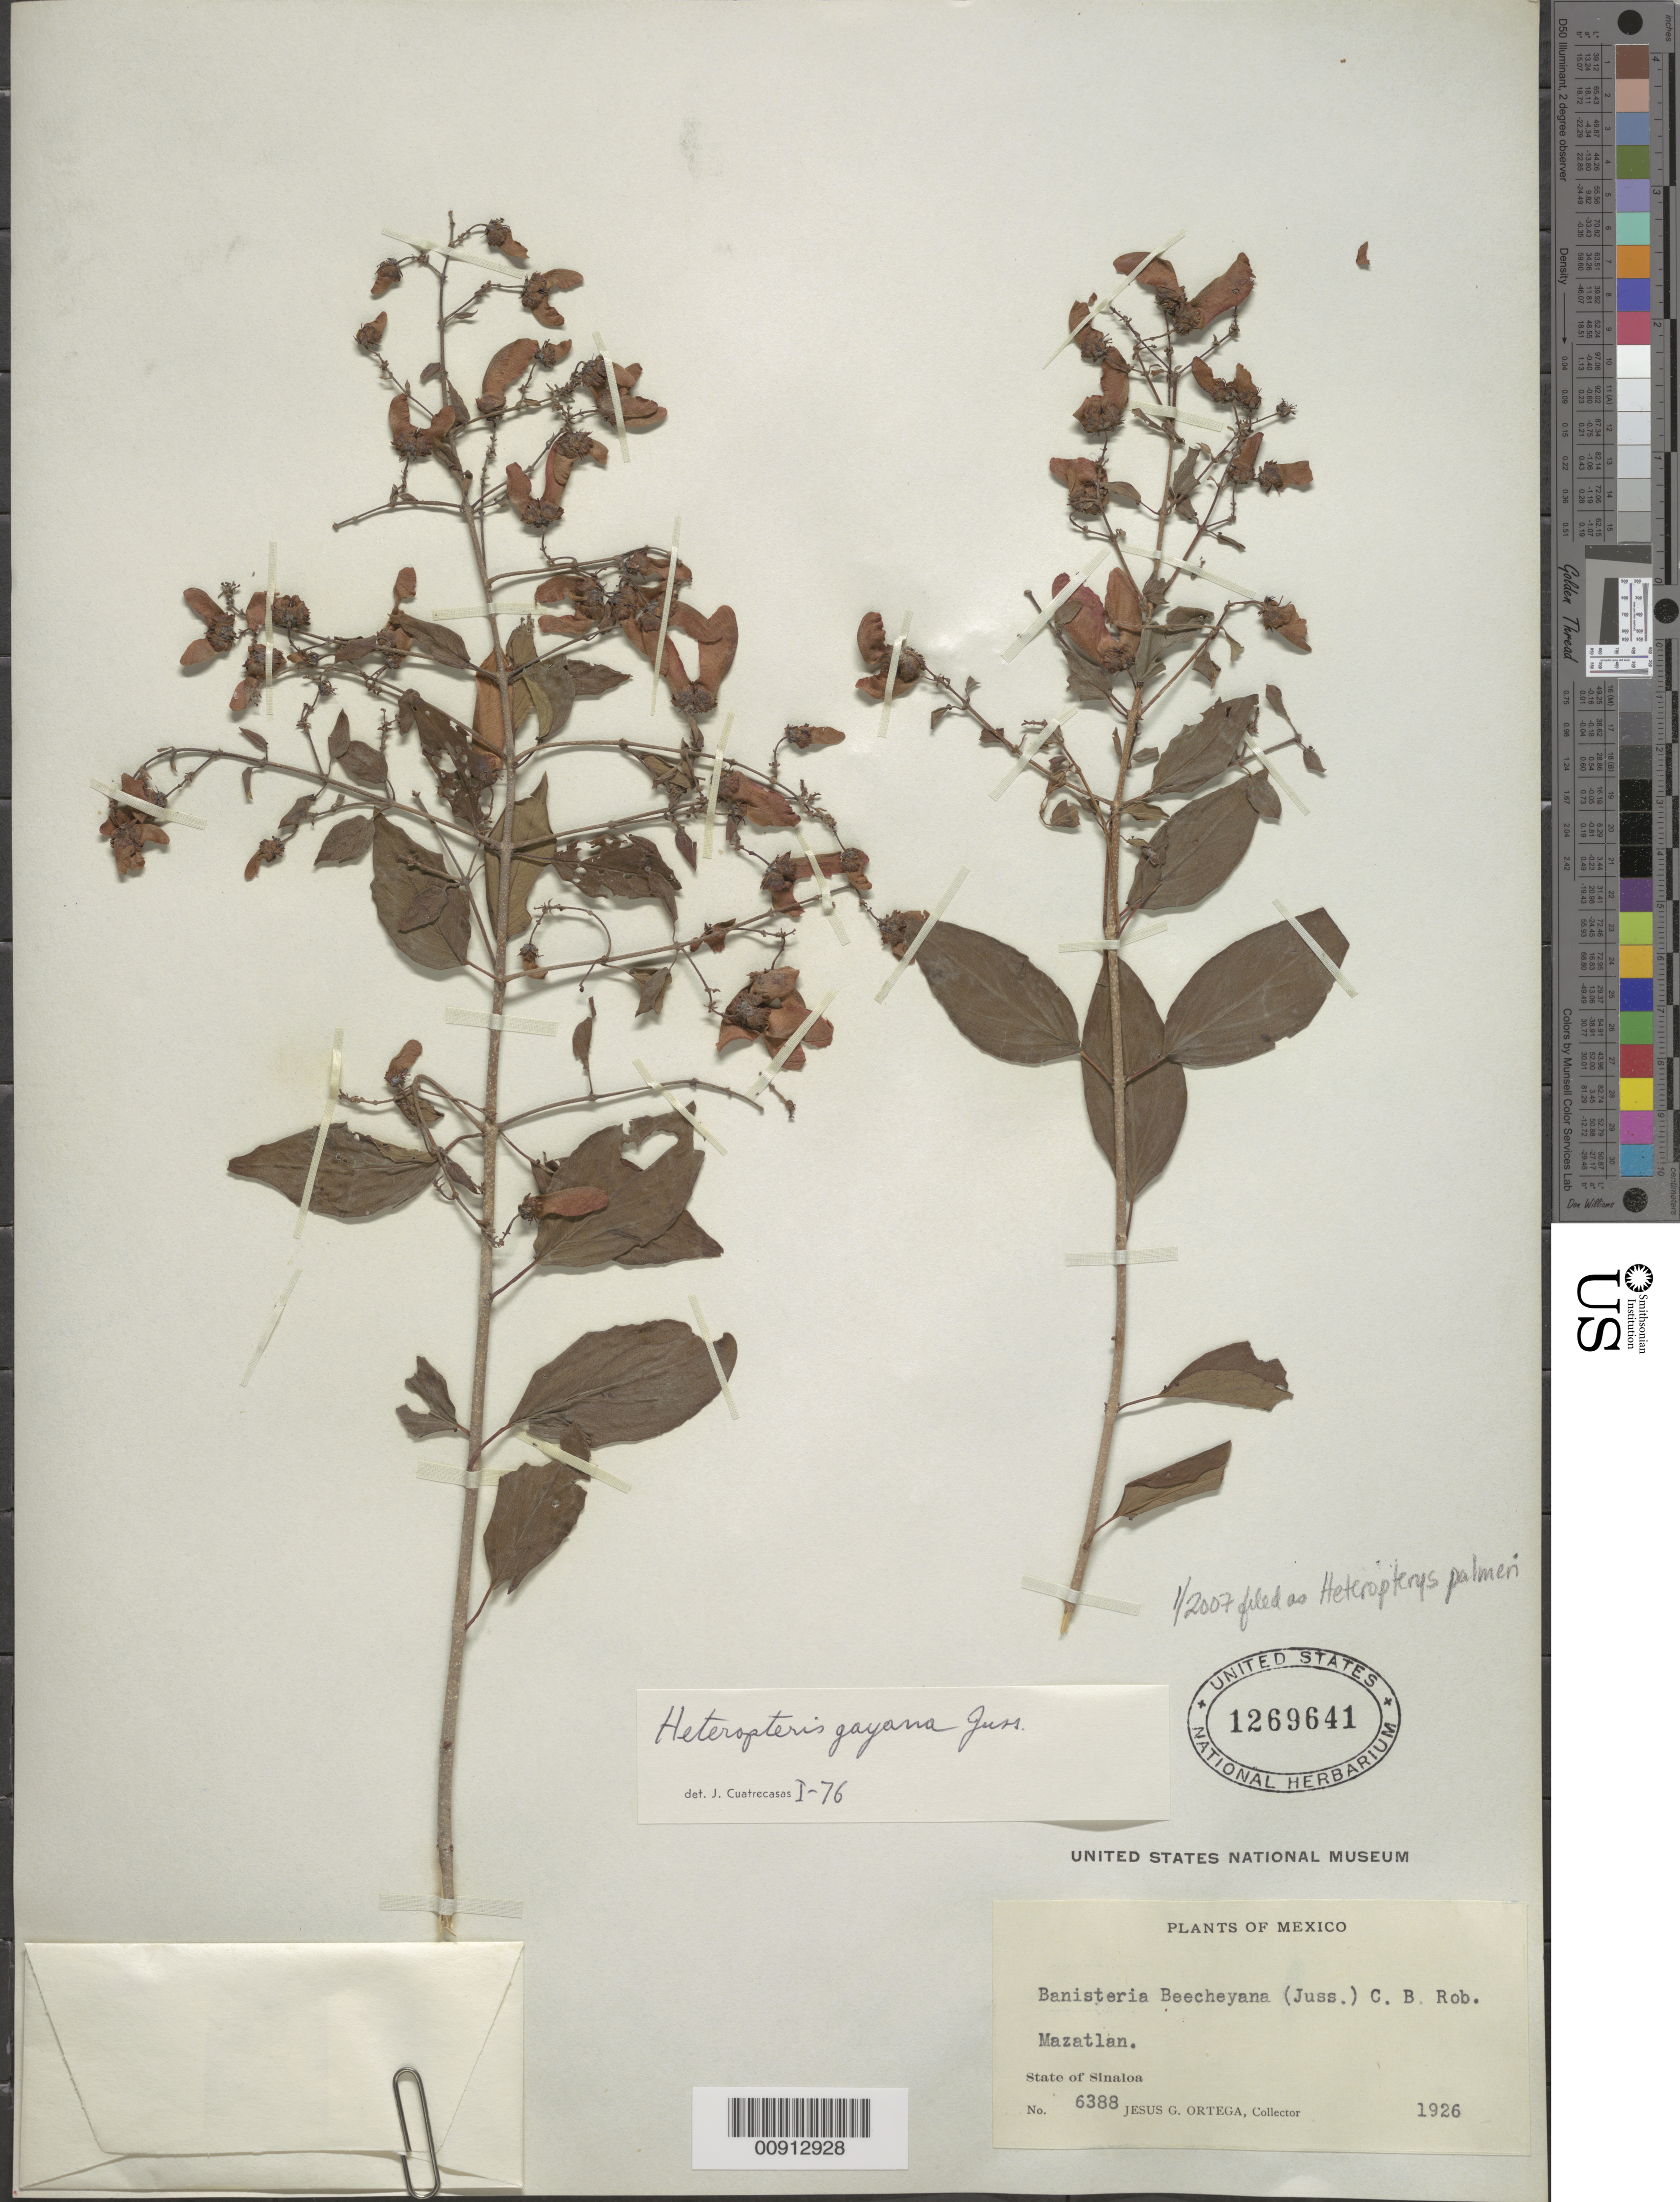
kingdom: Plantae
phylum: Tracheophyta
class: Magnoliopsida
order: Malpighiales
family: Malpighiaceae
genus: Heteropterys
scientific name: Heteropterys palmeri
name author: Rose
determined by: Strong, Mark T., (BOT), Smithsonian Institution - National Museum of Natural History (UNITED STATES)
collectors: J. Ortega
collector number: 6388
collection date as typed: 1926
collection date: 1926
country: Mexico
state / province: Sinaloa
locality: Mazatlán, State of Sinaloa.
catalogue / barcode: US 1269641